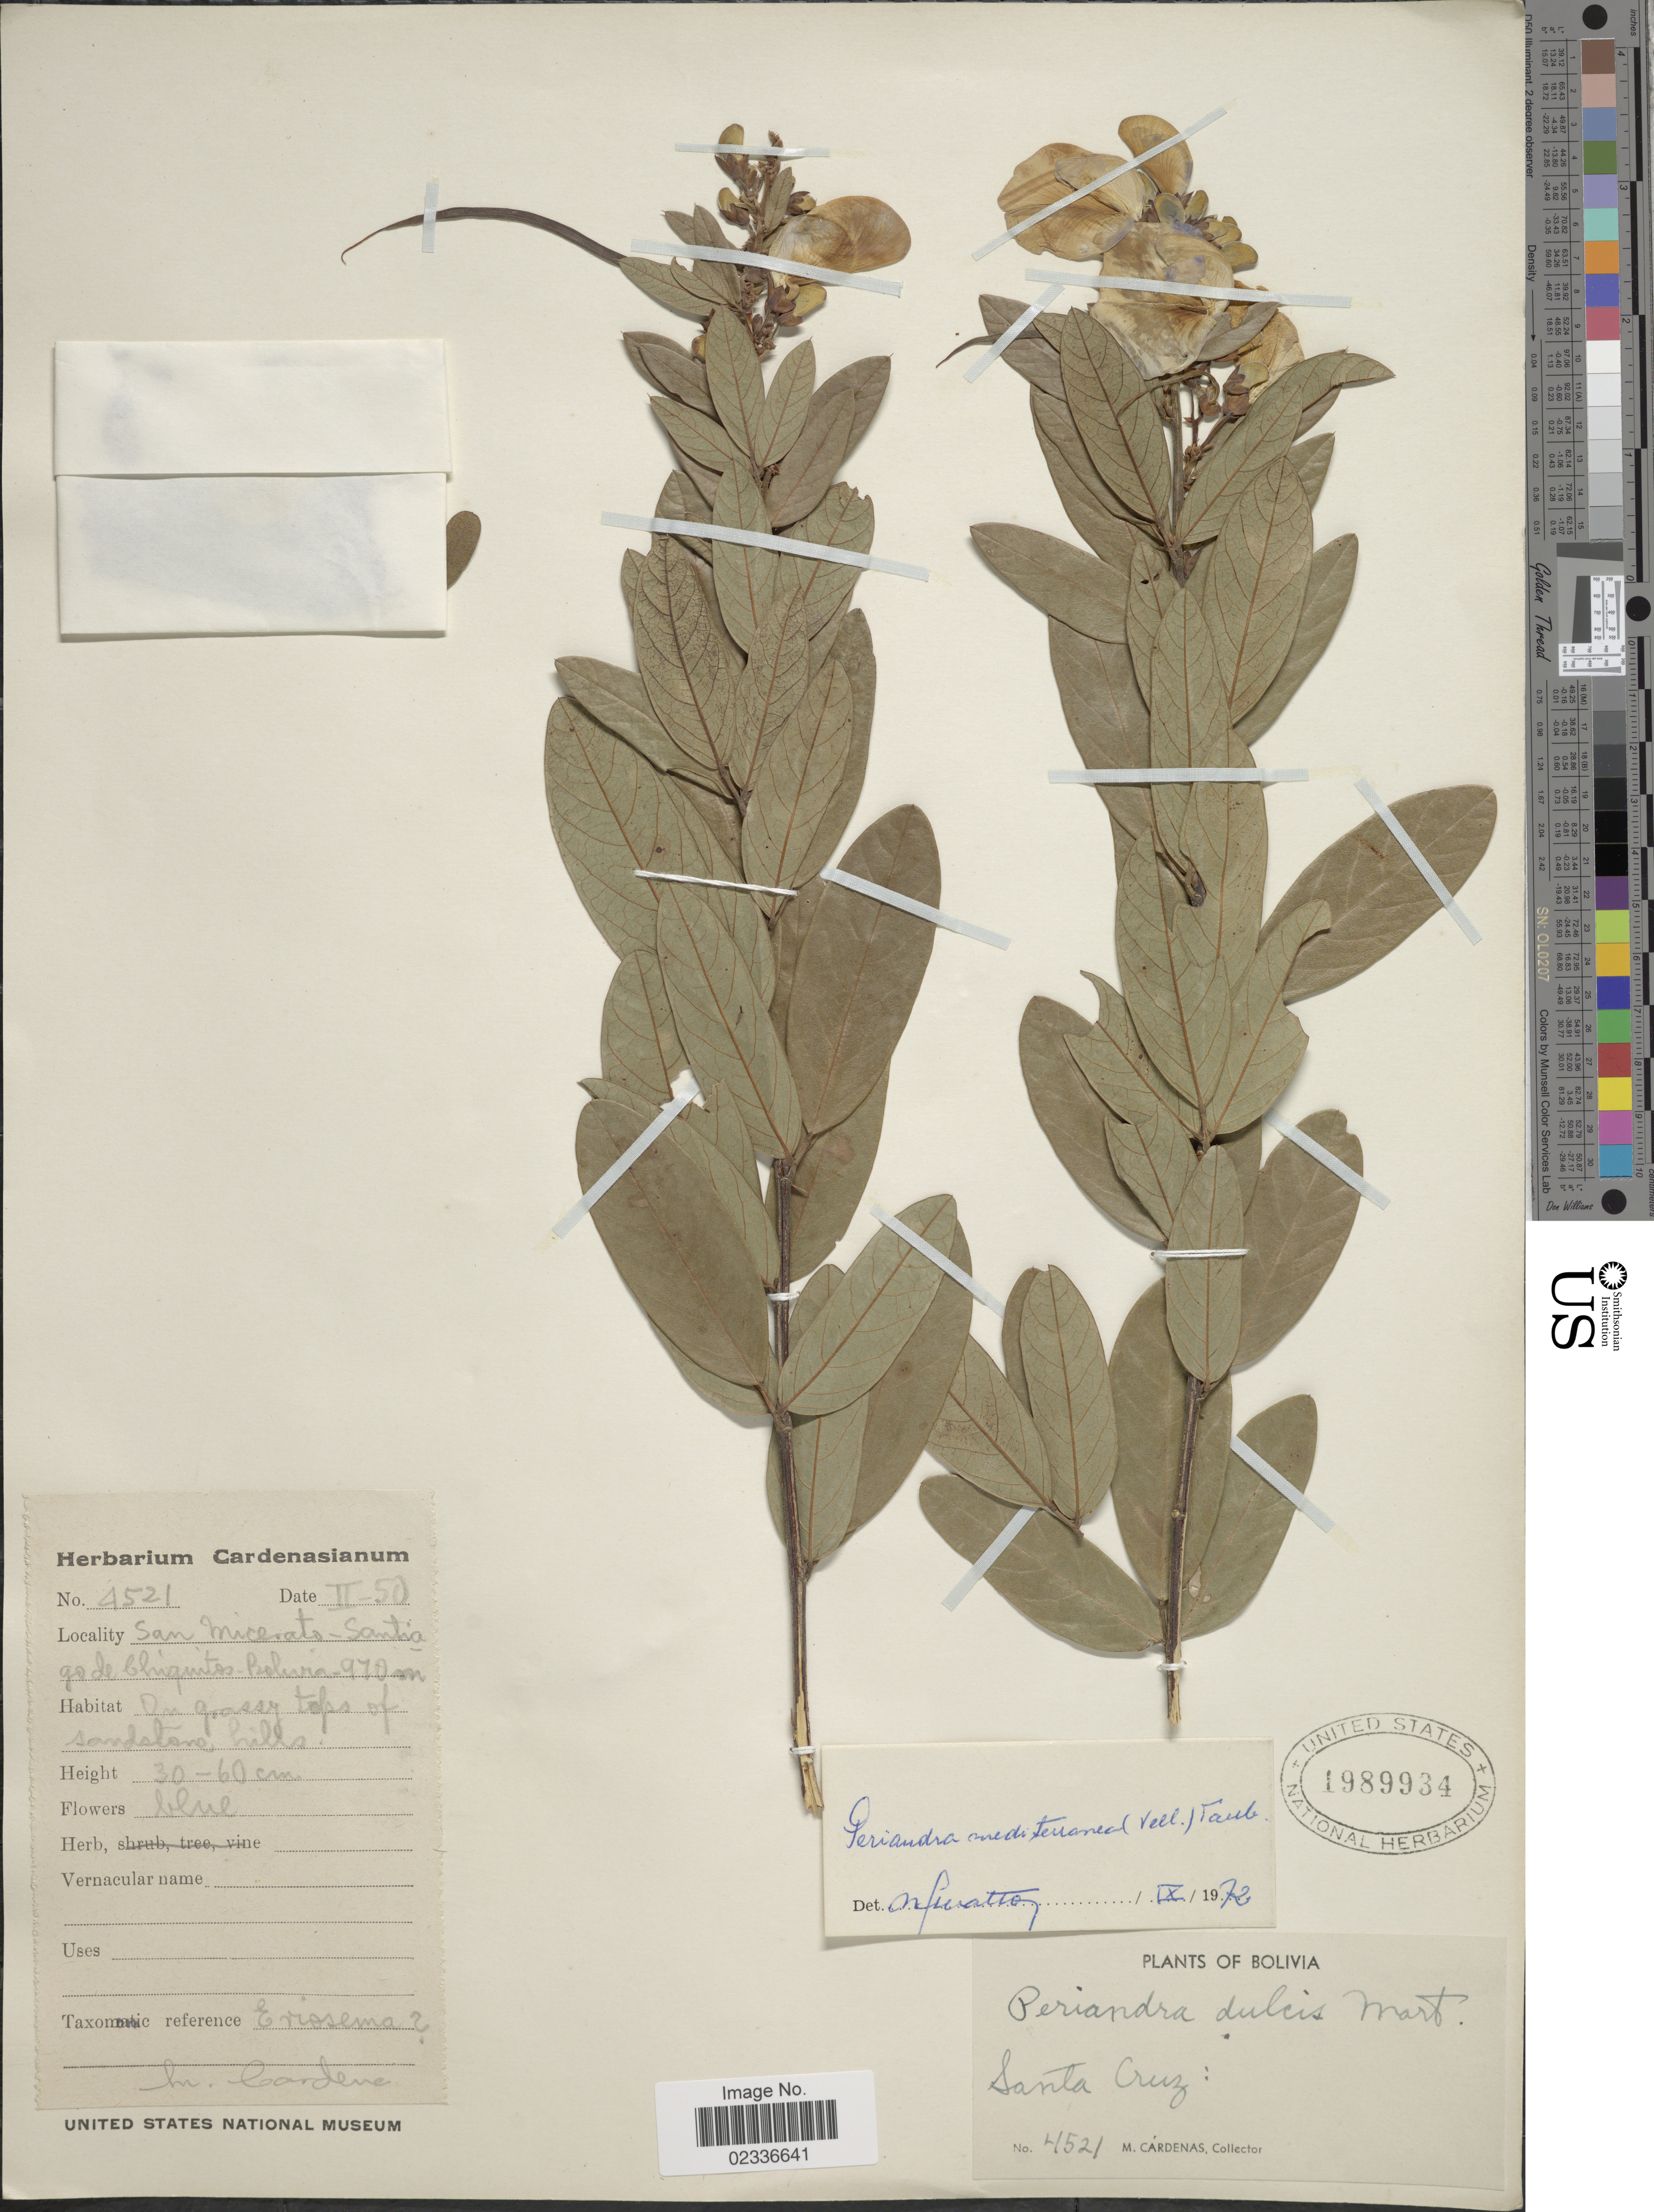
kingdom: Plantae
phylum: Tracheophyta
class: Magnoliopsida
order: Fabales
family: Fabaceae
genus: Periandra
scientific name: Periandra mediterranea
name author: (Vell.) Taub.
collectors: M. Cárdenas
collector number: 4521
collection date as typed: Transcribed d/m/y: /2/50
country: Bolivia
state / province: Santa Cruz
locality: San Micerato-Santia gode Chiquitos-Bolivia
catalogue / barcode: US 1989934